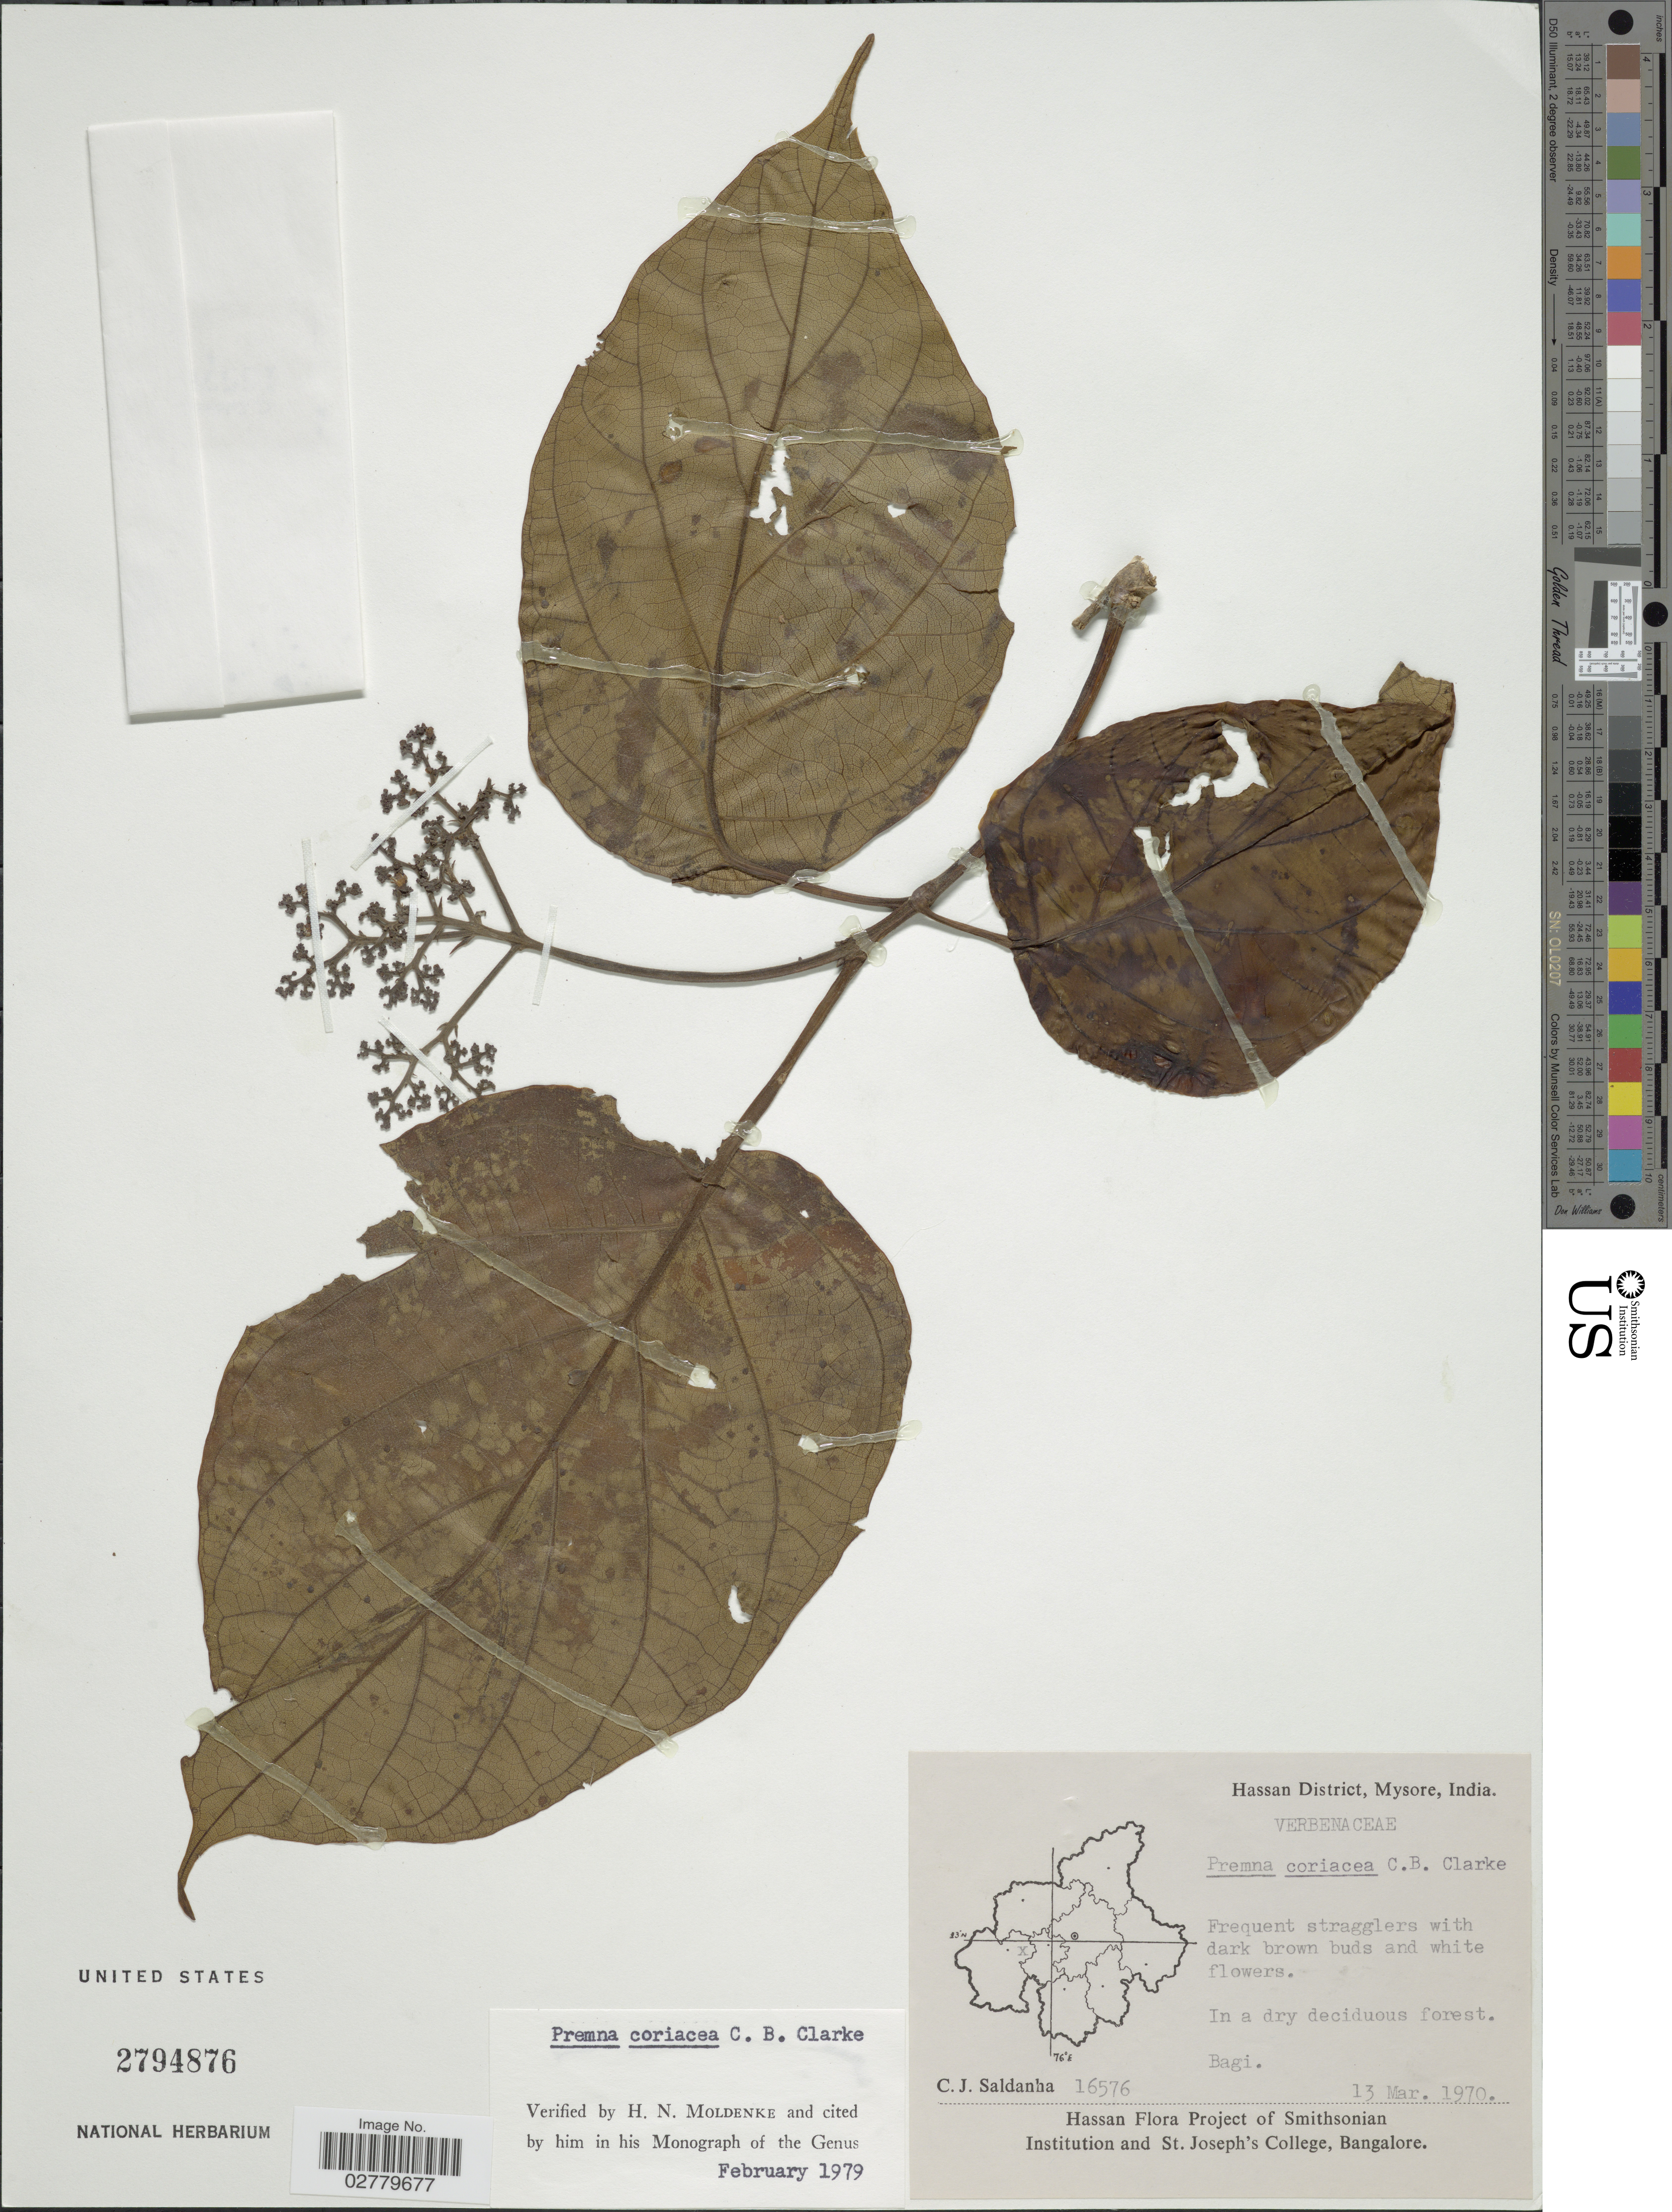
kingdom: Plantae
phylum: Tracheophyta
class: Magnoliopsida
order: Lamiales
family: Lamiaceae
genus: Premna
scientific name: Premna coriacea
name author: C.B. Clarke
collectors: C. J. Saldanha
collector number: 16576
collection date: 1970-03-13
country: India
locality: Hassan District, Mysore. Bagi.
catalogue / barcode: US 2794876